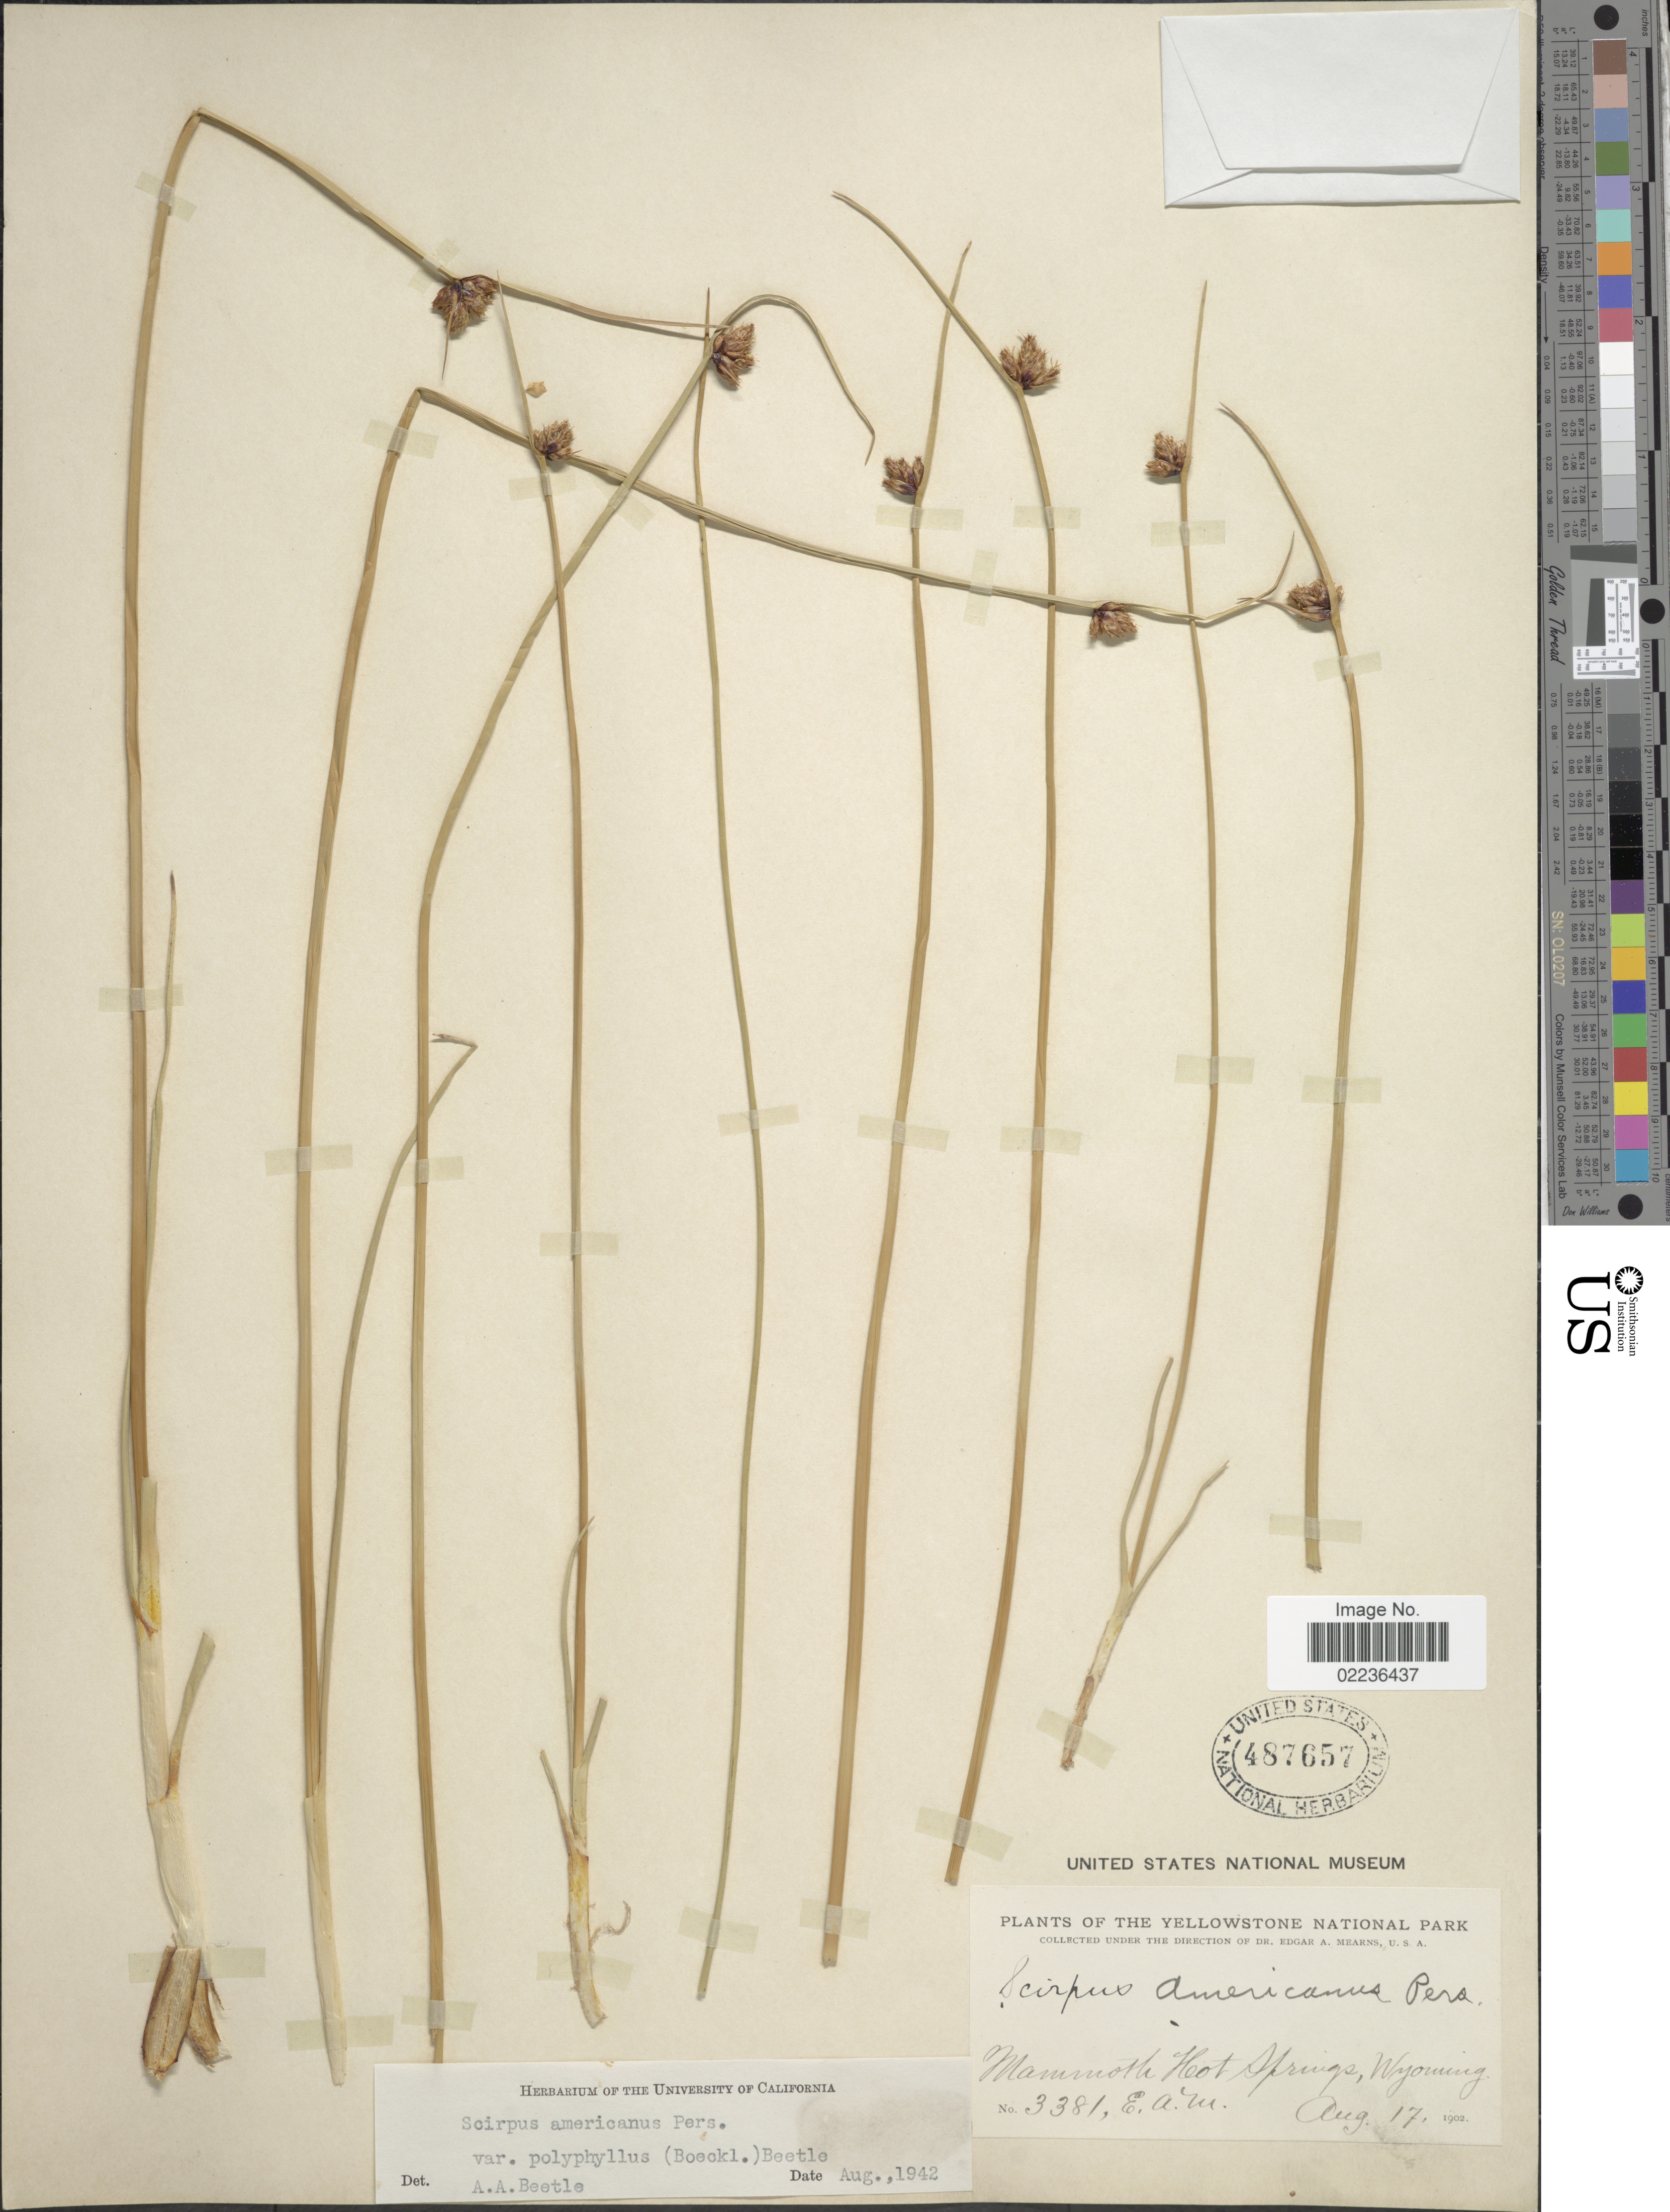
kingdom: Plantae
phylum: Tracheophyta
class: Liliopsida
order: Poales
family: Cyperaceae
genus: Schoenoplectus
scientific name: Schoenoplectus pungens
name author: (Vahl) Palla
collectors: E. A. Mearns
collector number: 3381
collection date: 1902-08-17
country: United States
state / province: Wyoming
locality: Yellowstone National Park, Mammoth Hot Springs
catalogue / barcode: US 487657